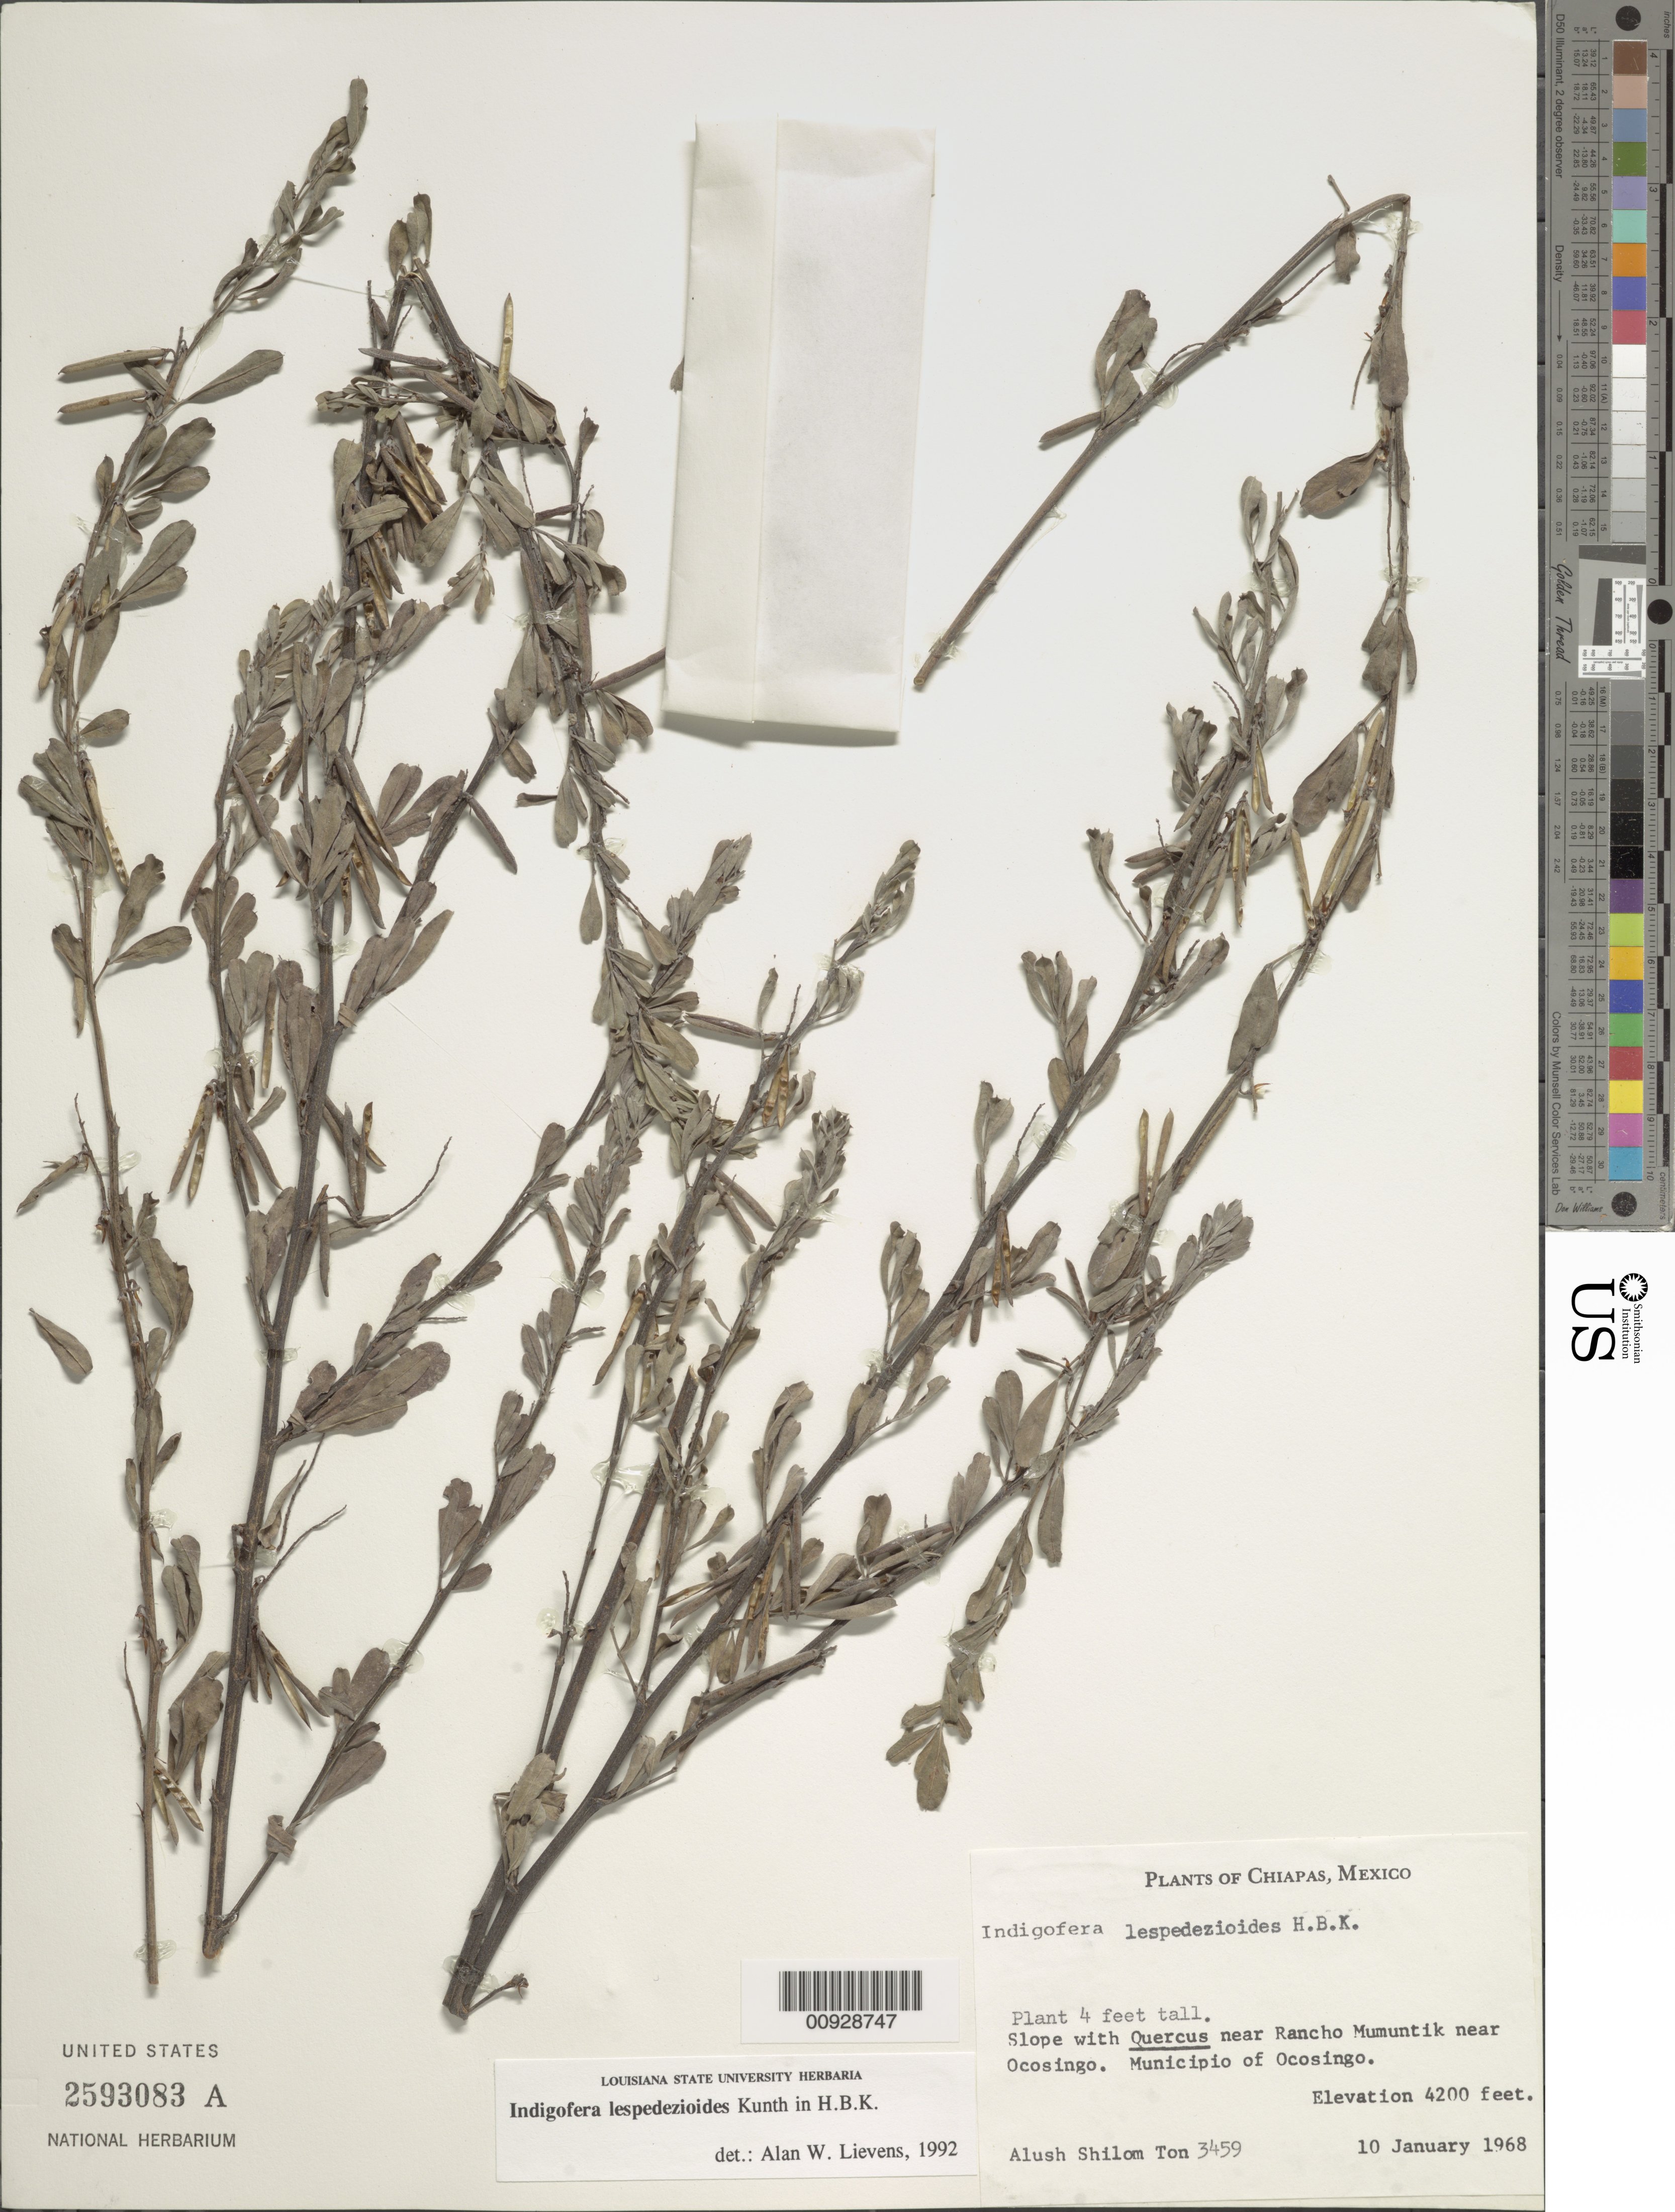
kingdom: Plantae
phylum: Tracheophyta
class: Magnoliopsida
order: Fabales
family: Fabaceae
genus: Indigofera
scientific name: Indigofera lespedezioides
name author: Kunth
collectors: A. Shilom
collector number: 3459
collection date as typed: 10 Jan 1968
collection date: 1968-01-10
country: Mexico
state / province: Chiapas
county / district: Ocosingo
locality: Near Rancho Mumuntik near Ocosingo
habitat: Slope with Quercus.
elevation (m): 1280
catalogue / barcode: US 2593083A